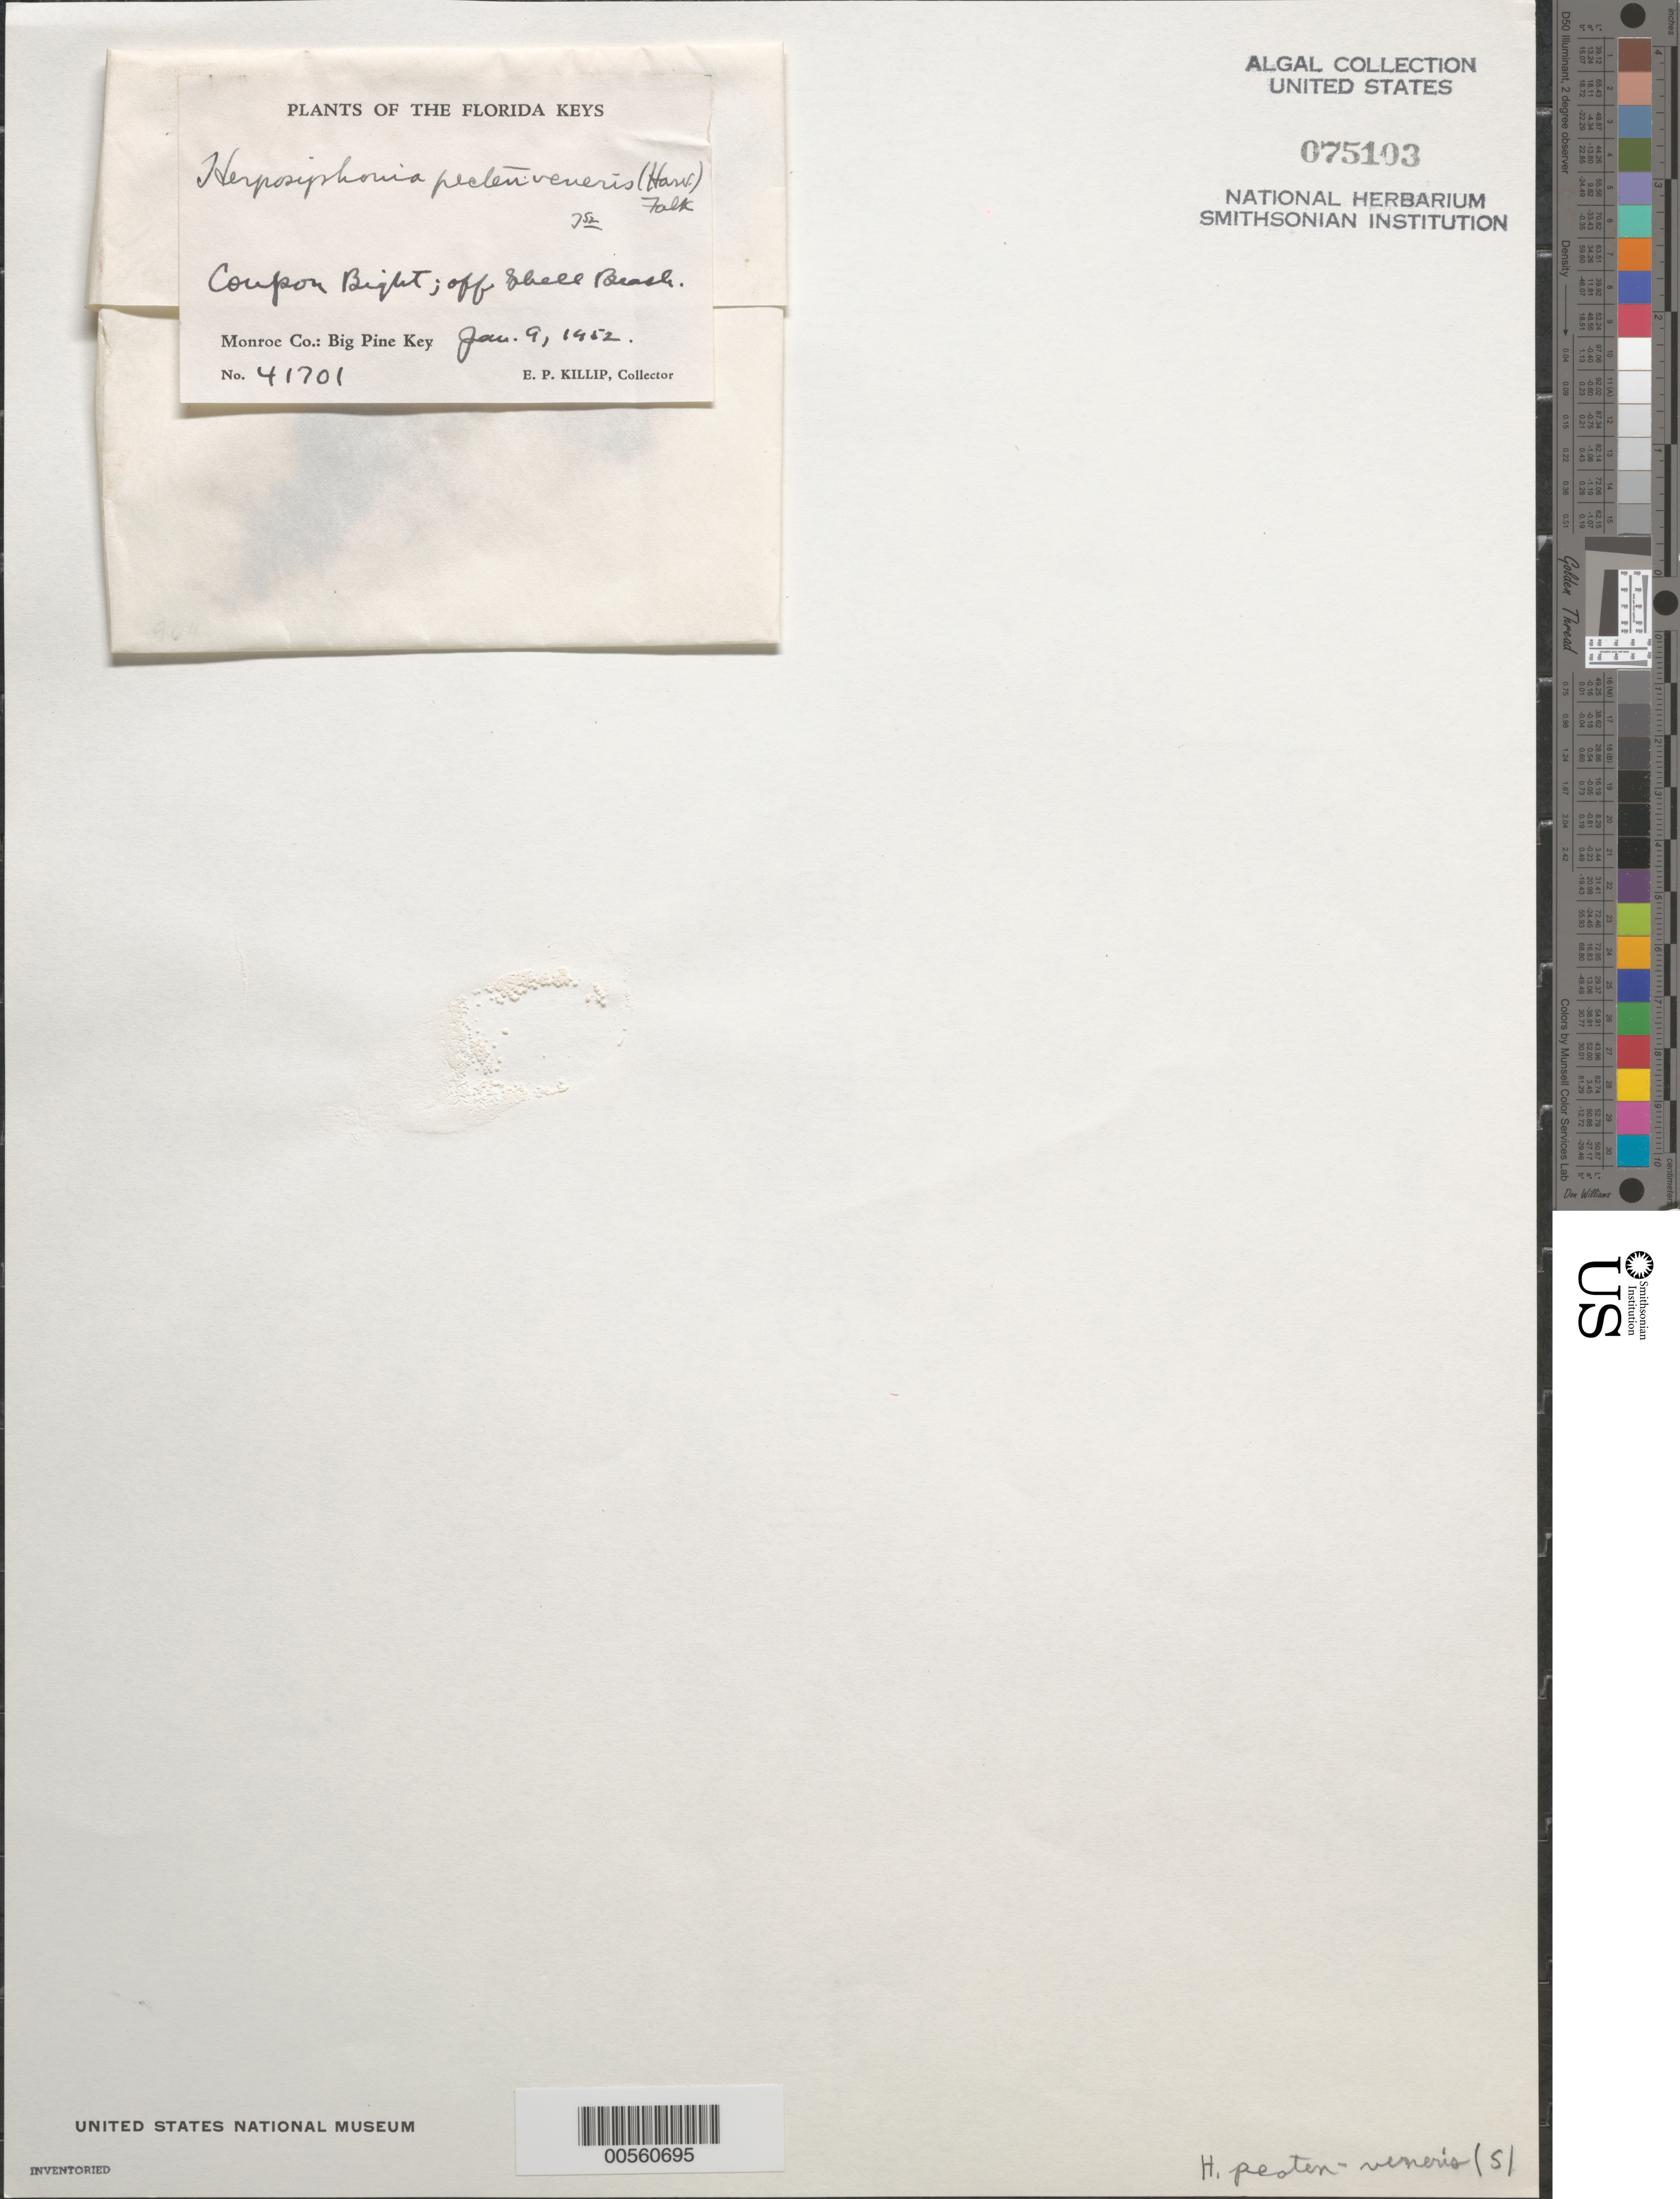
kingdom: Plantae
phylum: Rhodophyta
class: Florideophyceae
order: Ceramiales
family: Rhodomelaceae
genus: Herposiphonia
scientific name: Herposiphonia pecten-veneris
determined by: Taylor, William R.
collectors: E. P. Killip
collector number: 41701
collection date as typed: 09 Jan 1952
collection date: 1952-01-09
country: United States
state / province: Florida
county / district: Monroe County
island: Big Pine Key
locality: Coupon Bight off Shell Beach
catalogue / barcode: US 75103